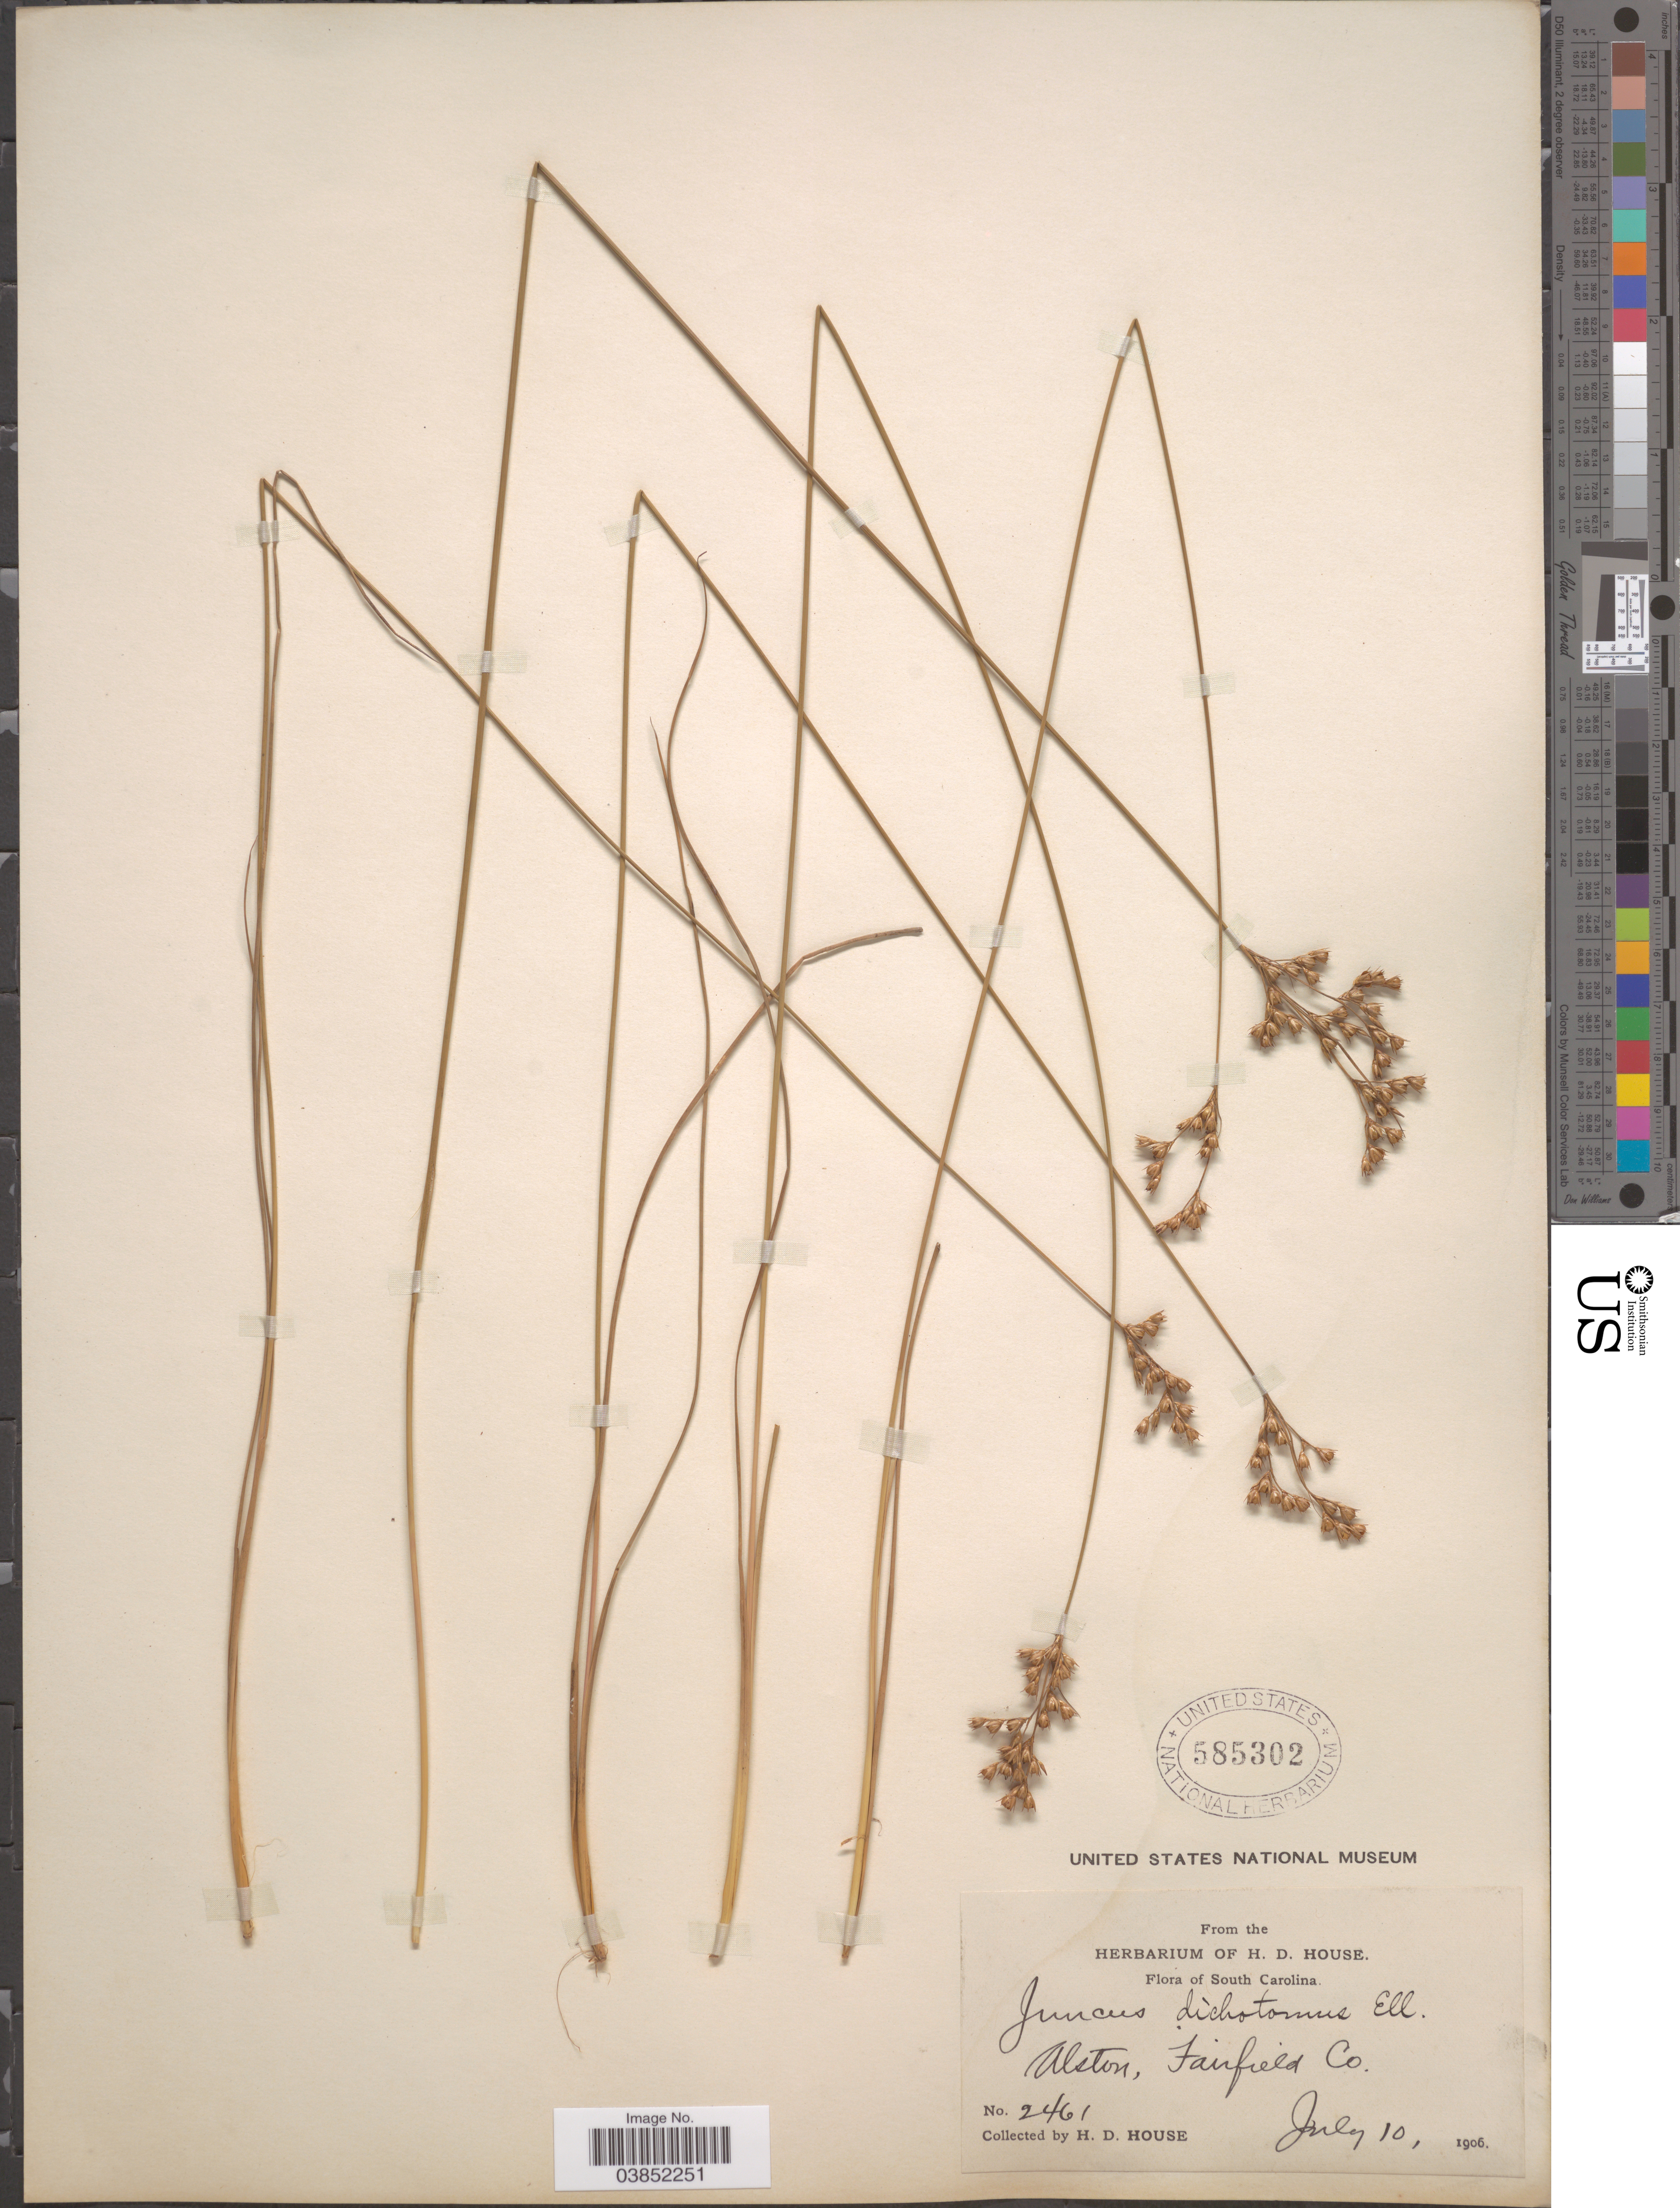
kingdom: Plantae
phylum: Tracheophyta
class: Liliopsida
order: Poales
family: Juncaceae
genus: Juncus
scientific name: Juncus dichotomus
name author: Elliott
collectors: H. D. House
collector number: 2461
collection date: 1906-07-10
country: United States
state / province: South Carolina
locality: Alson, Fairfield Co.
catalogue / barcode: US 585302